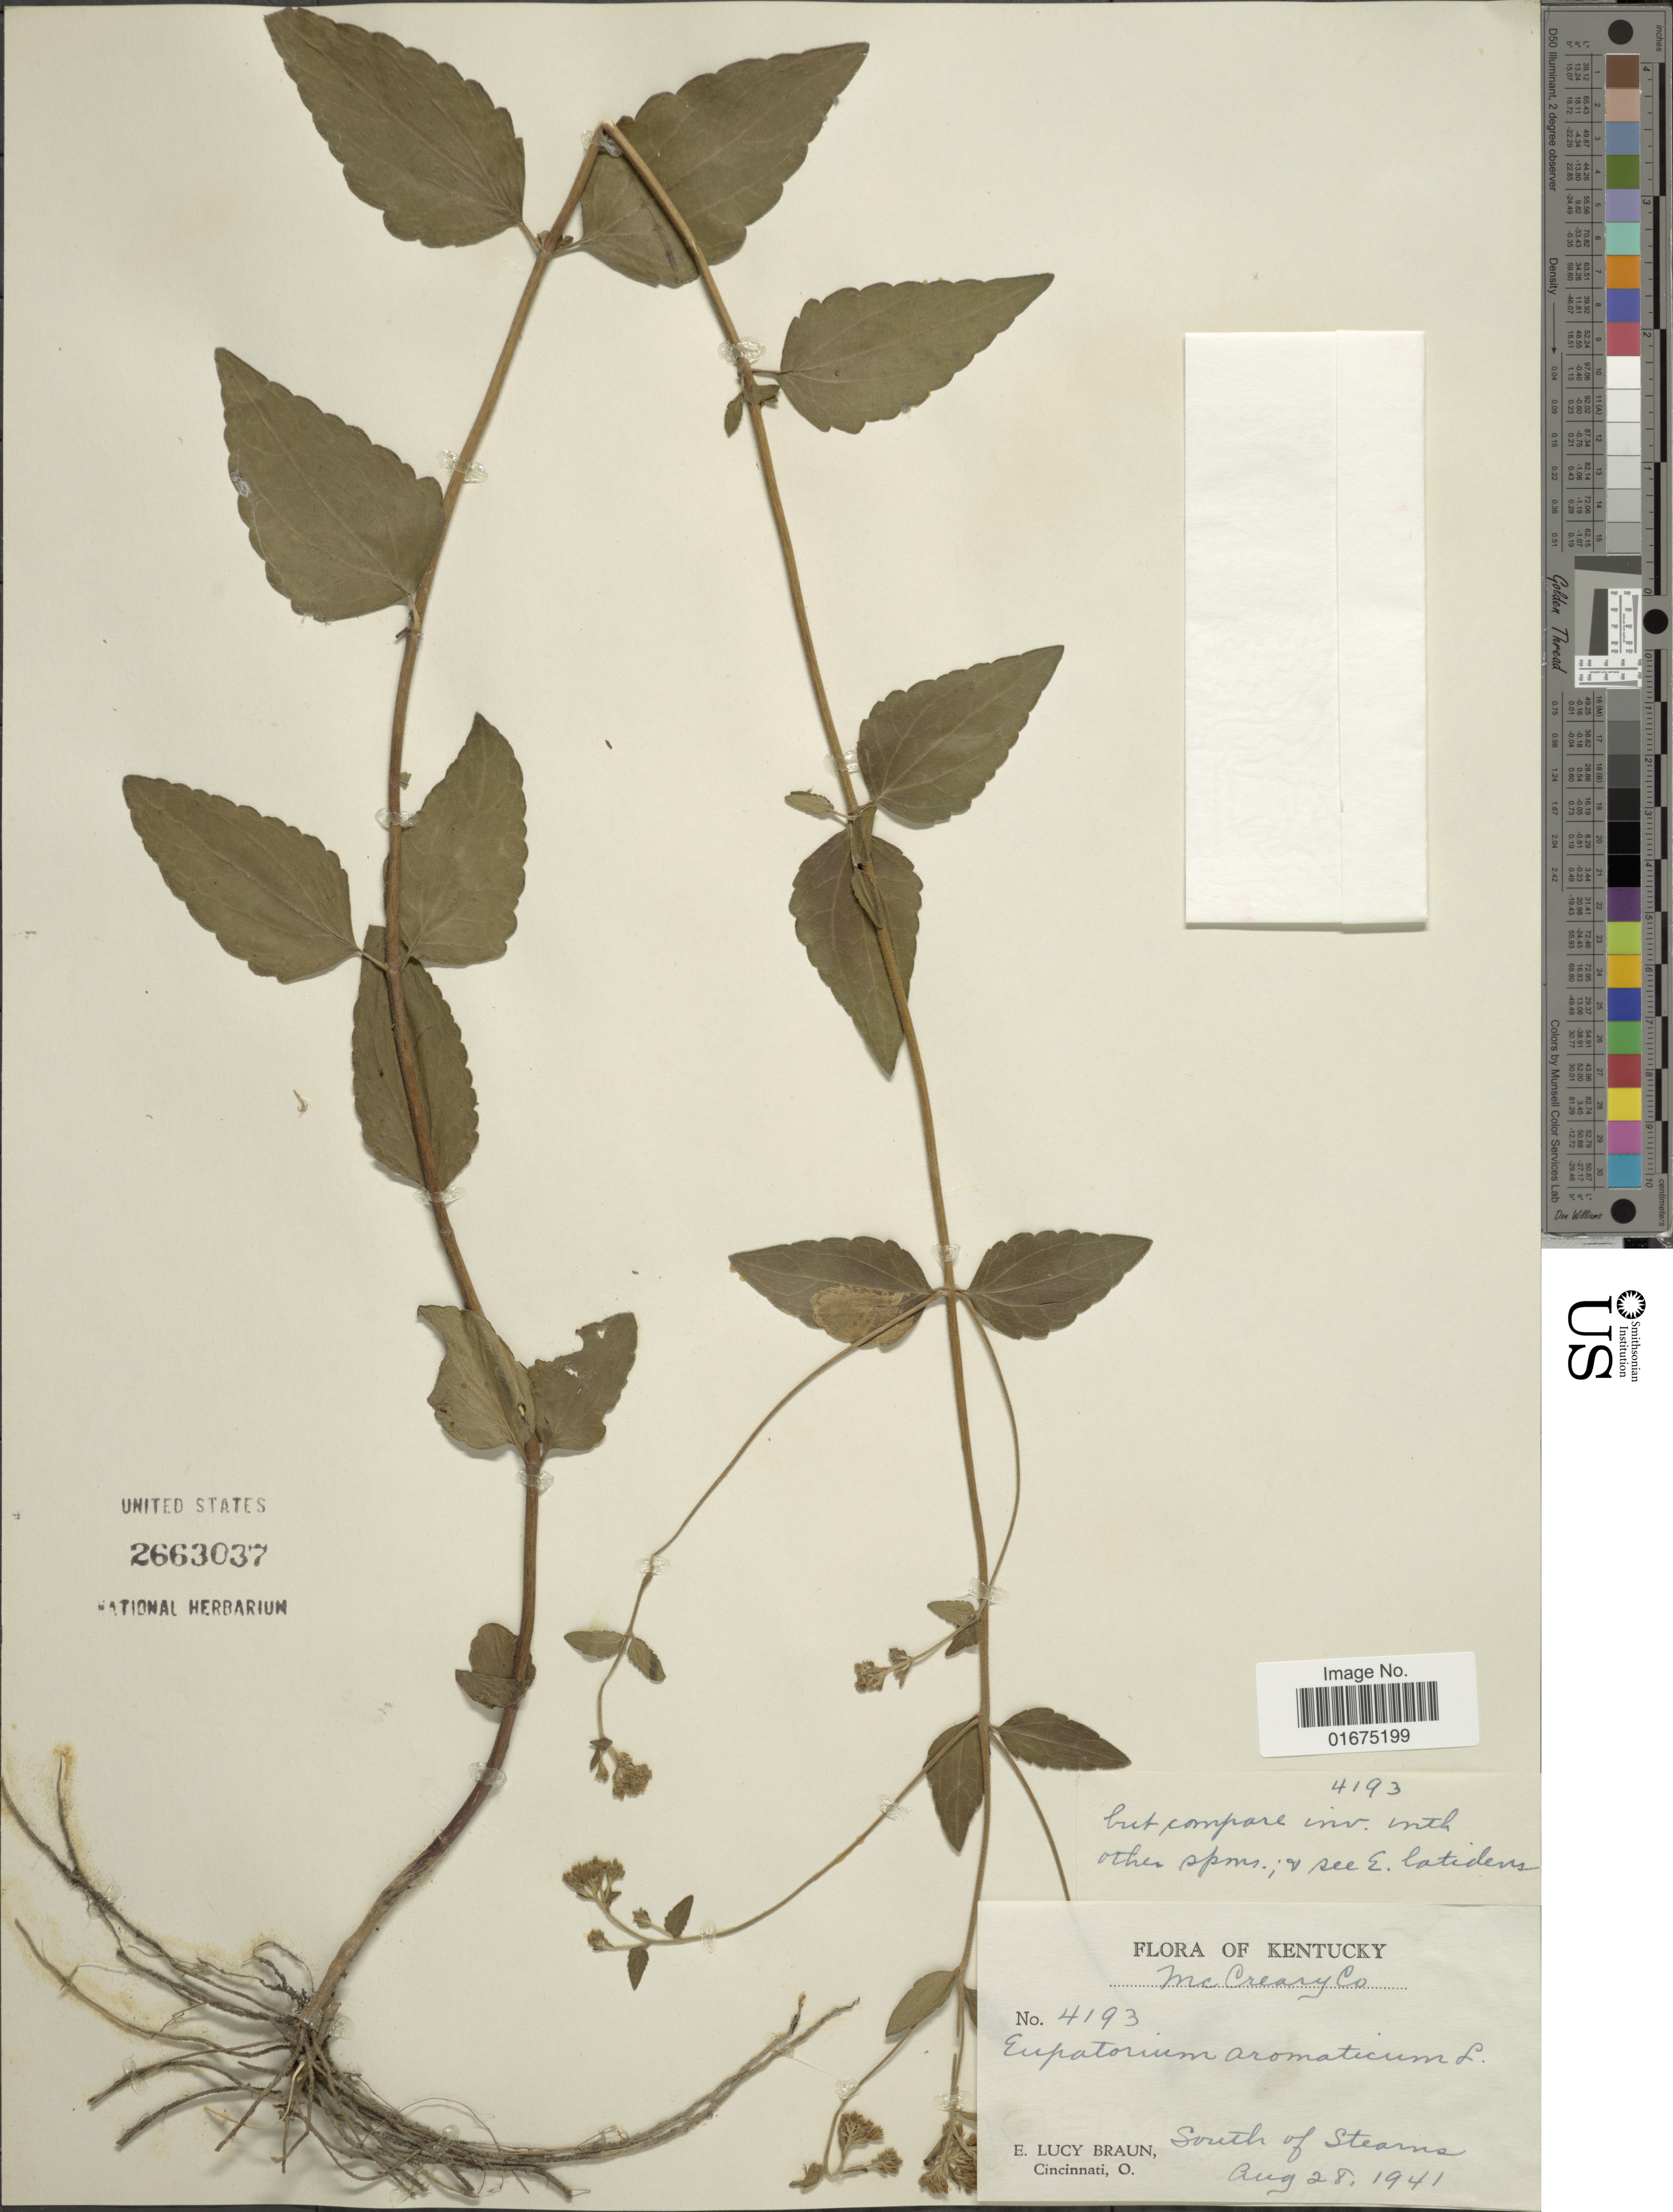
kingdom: Plantae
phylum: Tracheophyta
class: Magnoliopsida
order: Asterales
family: Asteraceae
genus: Ageratina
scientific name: Ageratina aromatica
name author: (L.) Spach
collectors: E. L. Braun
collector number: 4193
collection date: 1941-08-28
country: United States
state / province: Kentucky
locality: McCreary Co. South of Stearns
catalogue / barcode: US 2663037